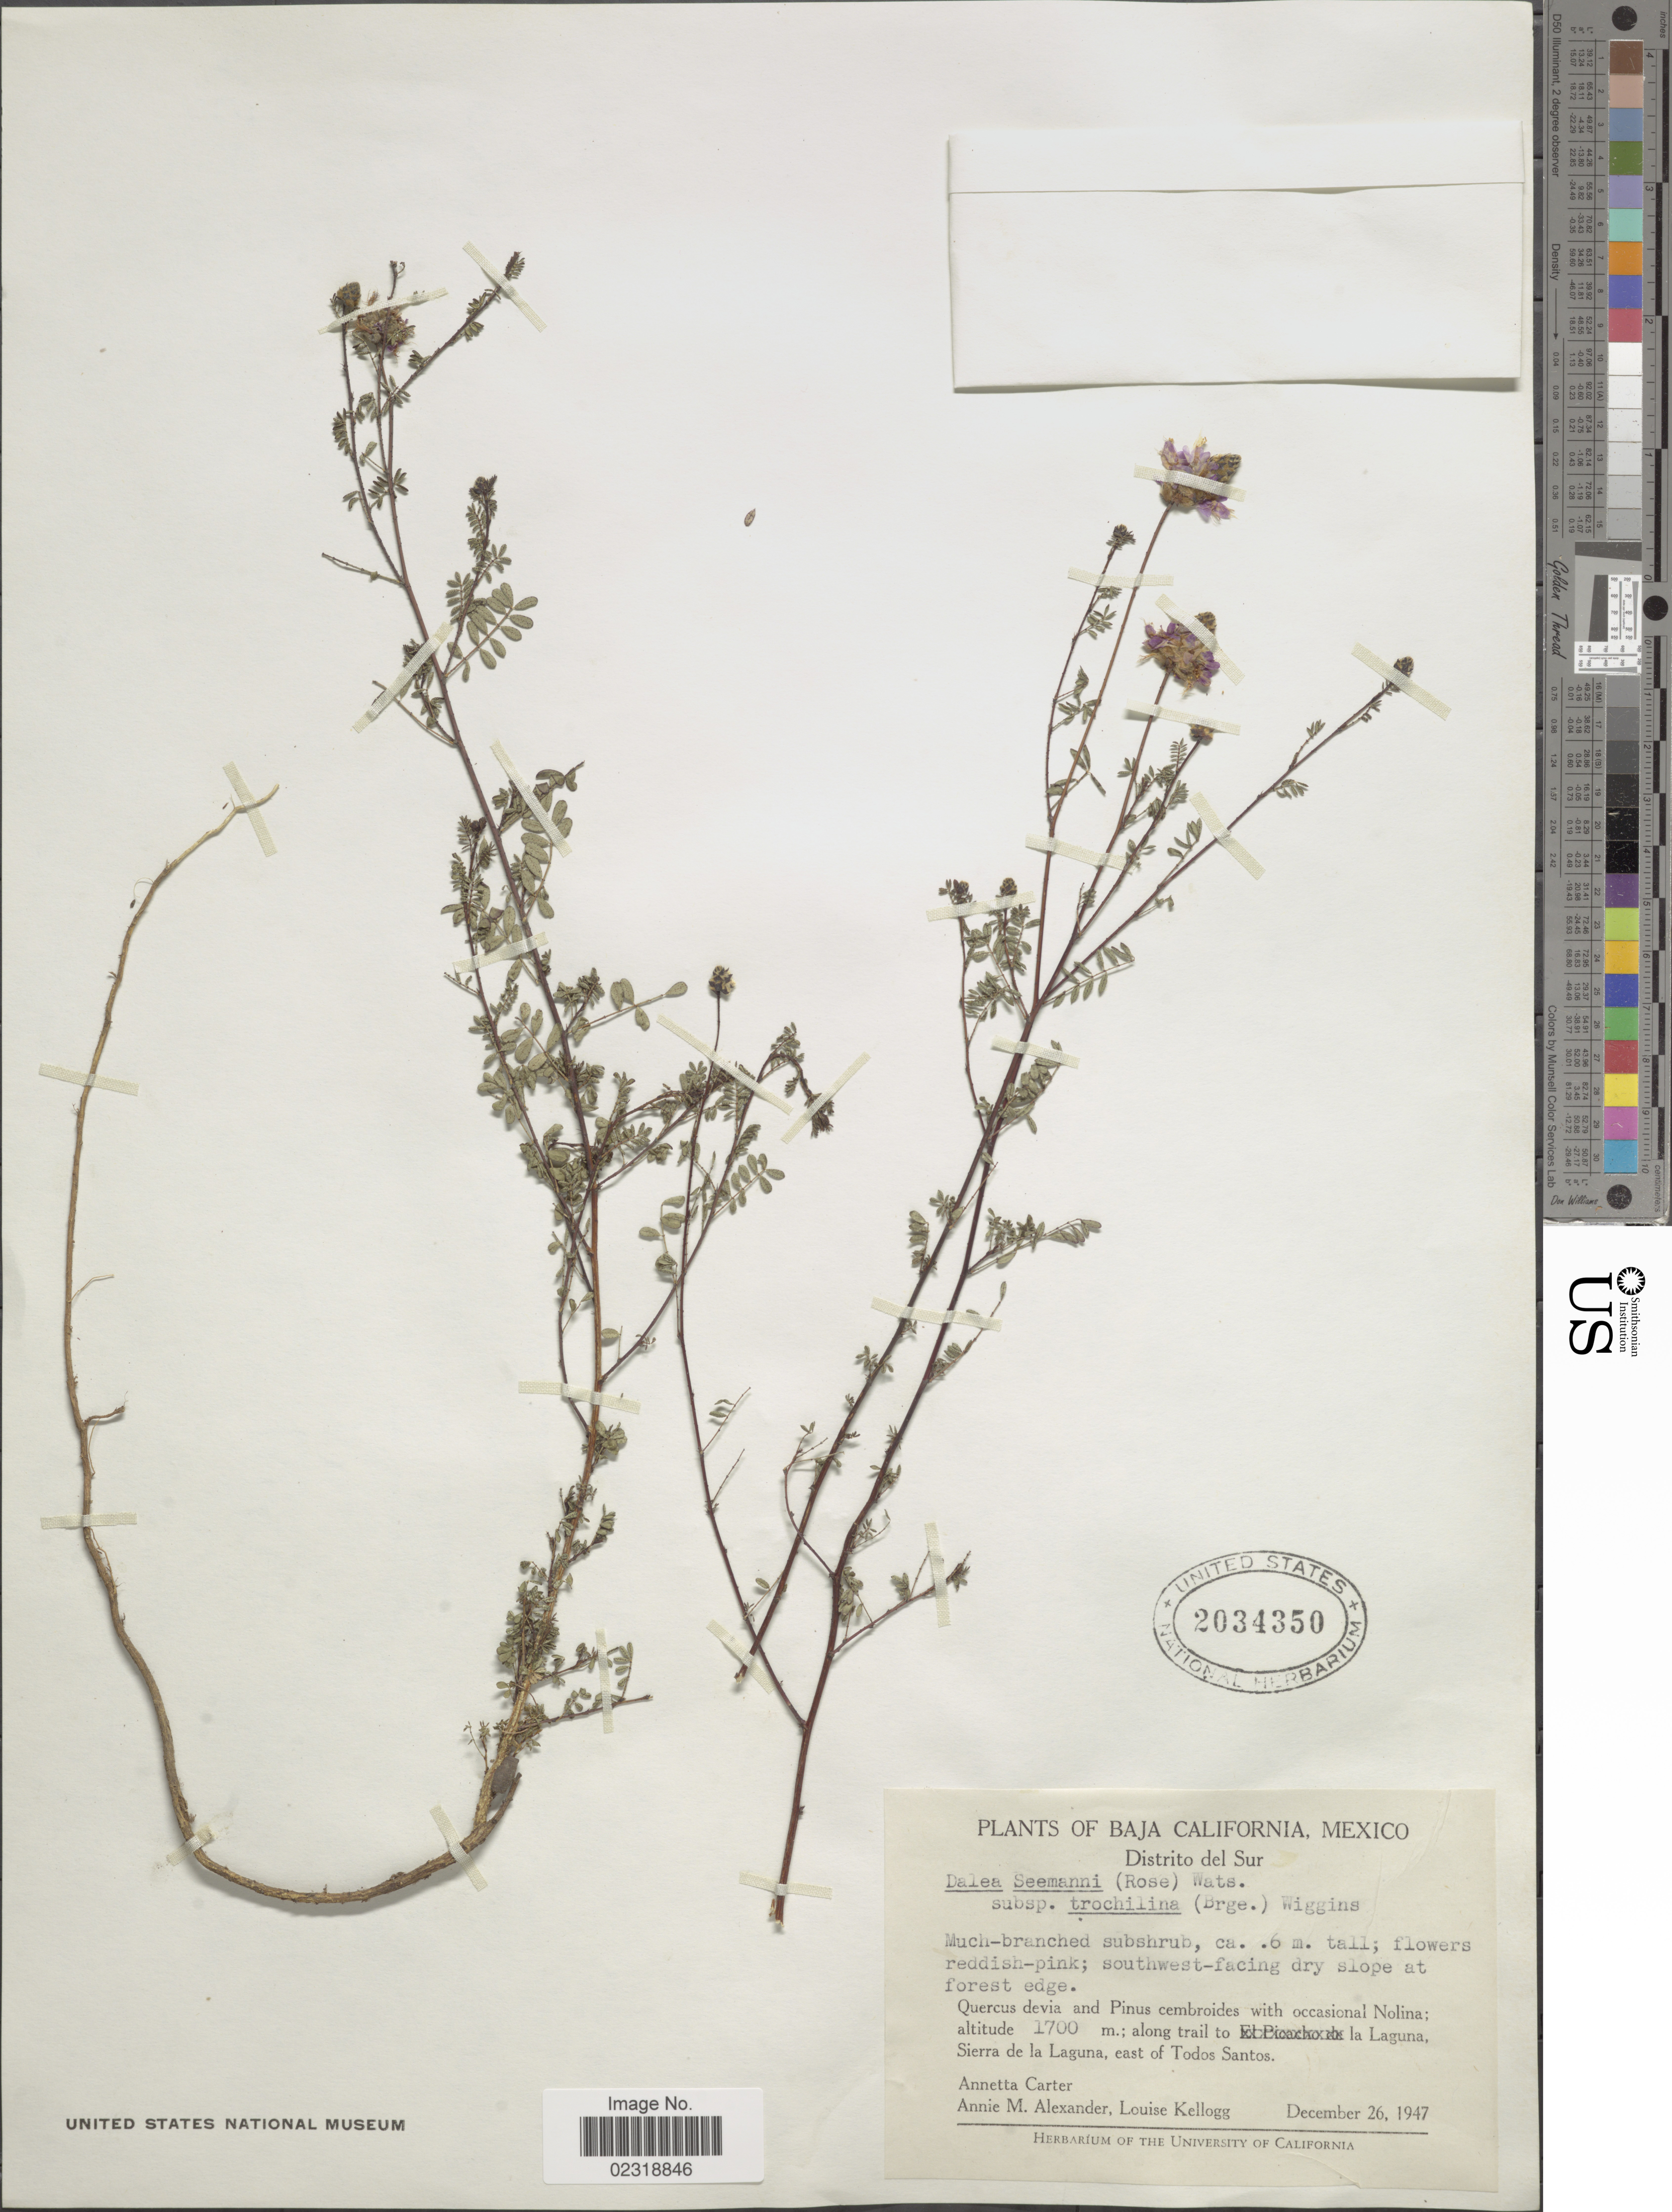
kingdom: Plantae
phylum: Tracheophyta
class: Magnoliopsida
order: Fabales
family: Fabaceae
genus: Dalea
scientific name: Dalea seemannii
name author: S. Watson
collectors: A. Carter, A. M. Alexander & L. Kellogg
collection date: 1947-12-26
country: Mexico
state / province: Baja California Sur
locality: Distrito del Sur, southwest-facing slope at forest edge; along trail to la Laguna, Sierra de la Laguna, east of Todos Santos.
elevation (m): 1700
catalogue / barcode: US 2034350